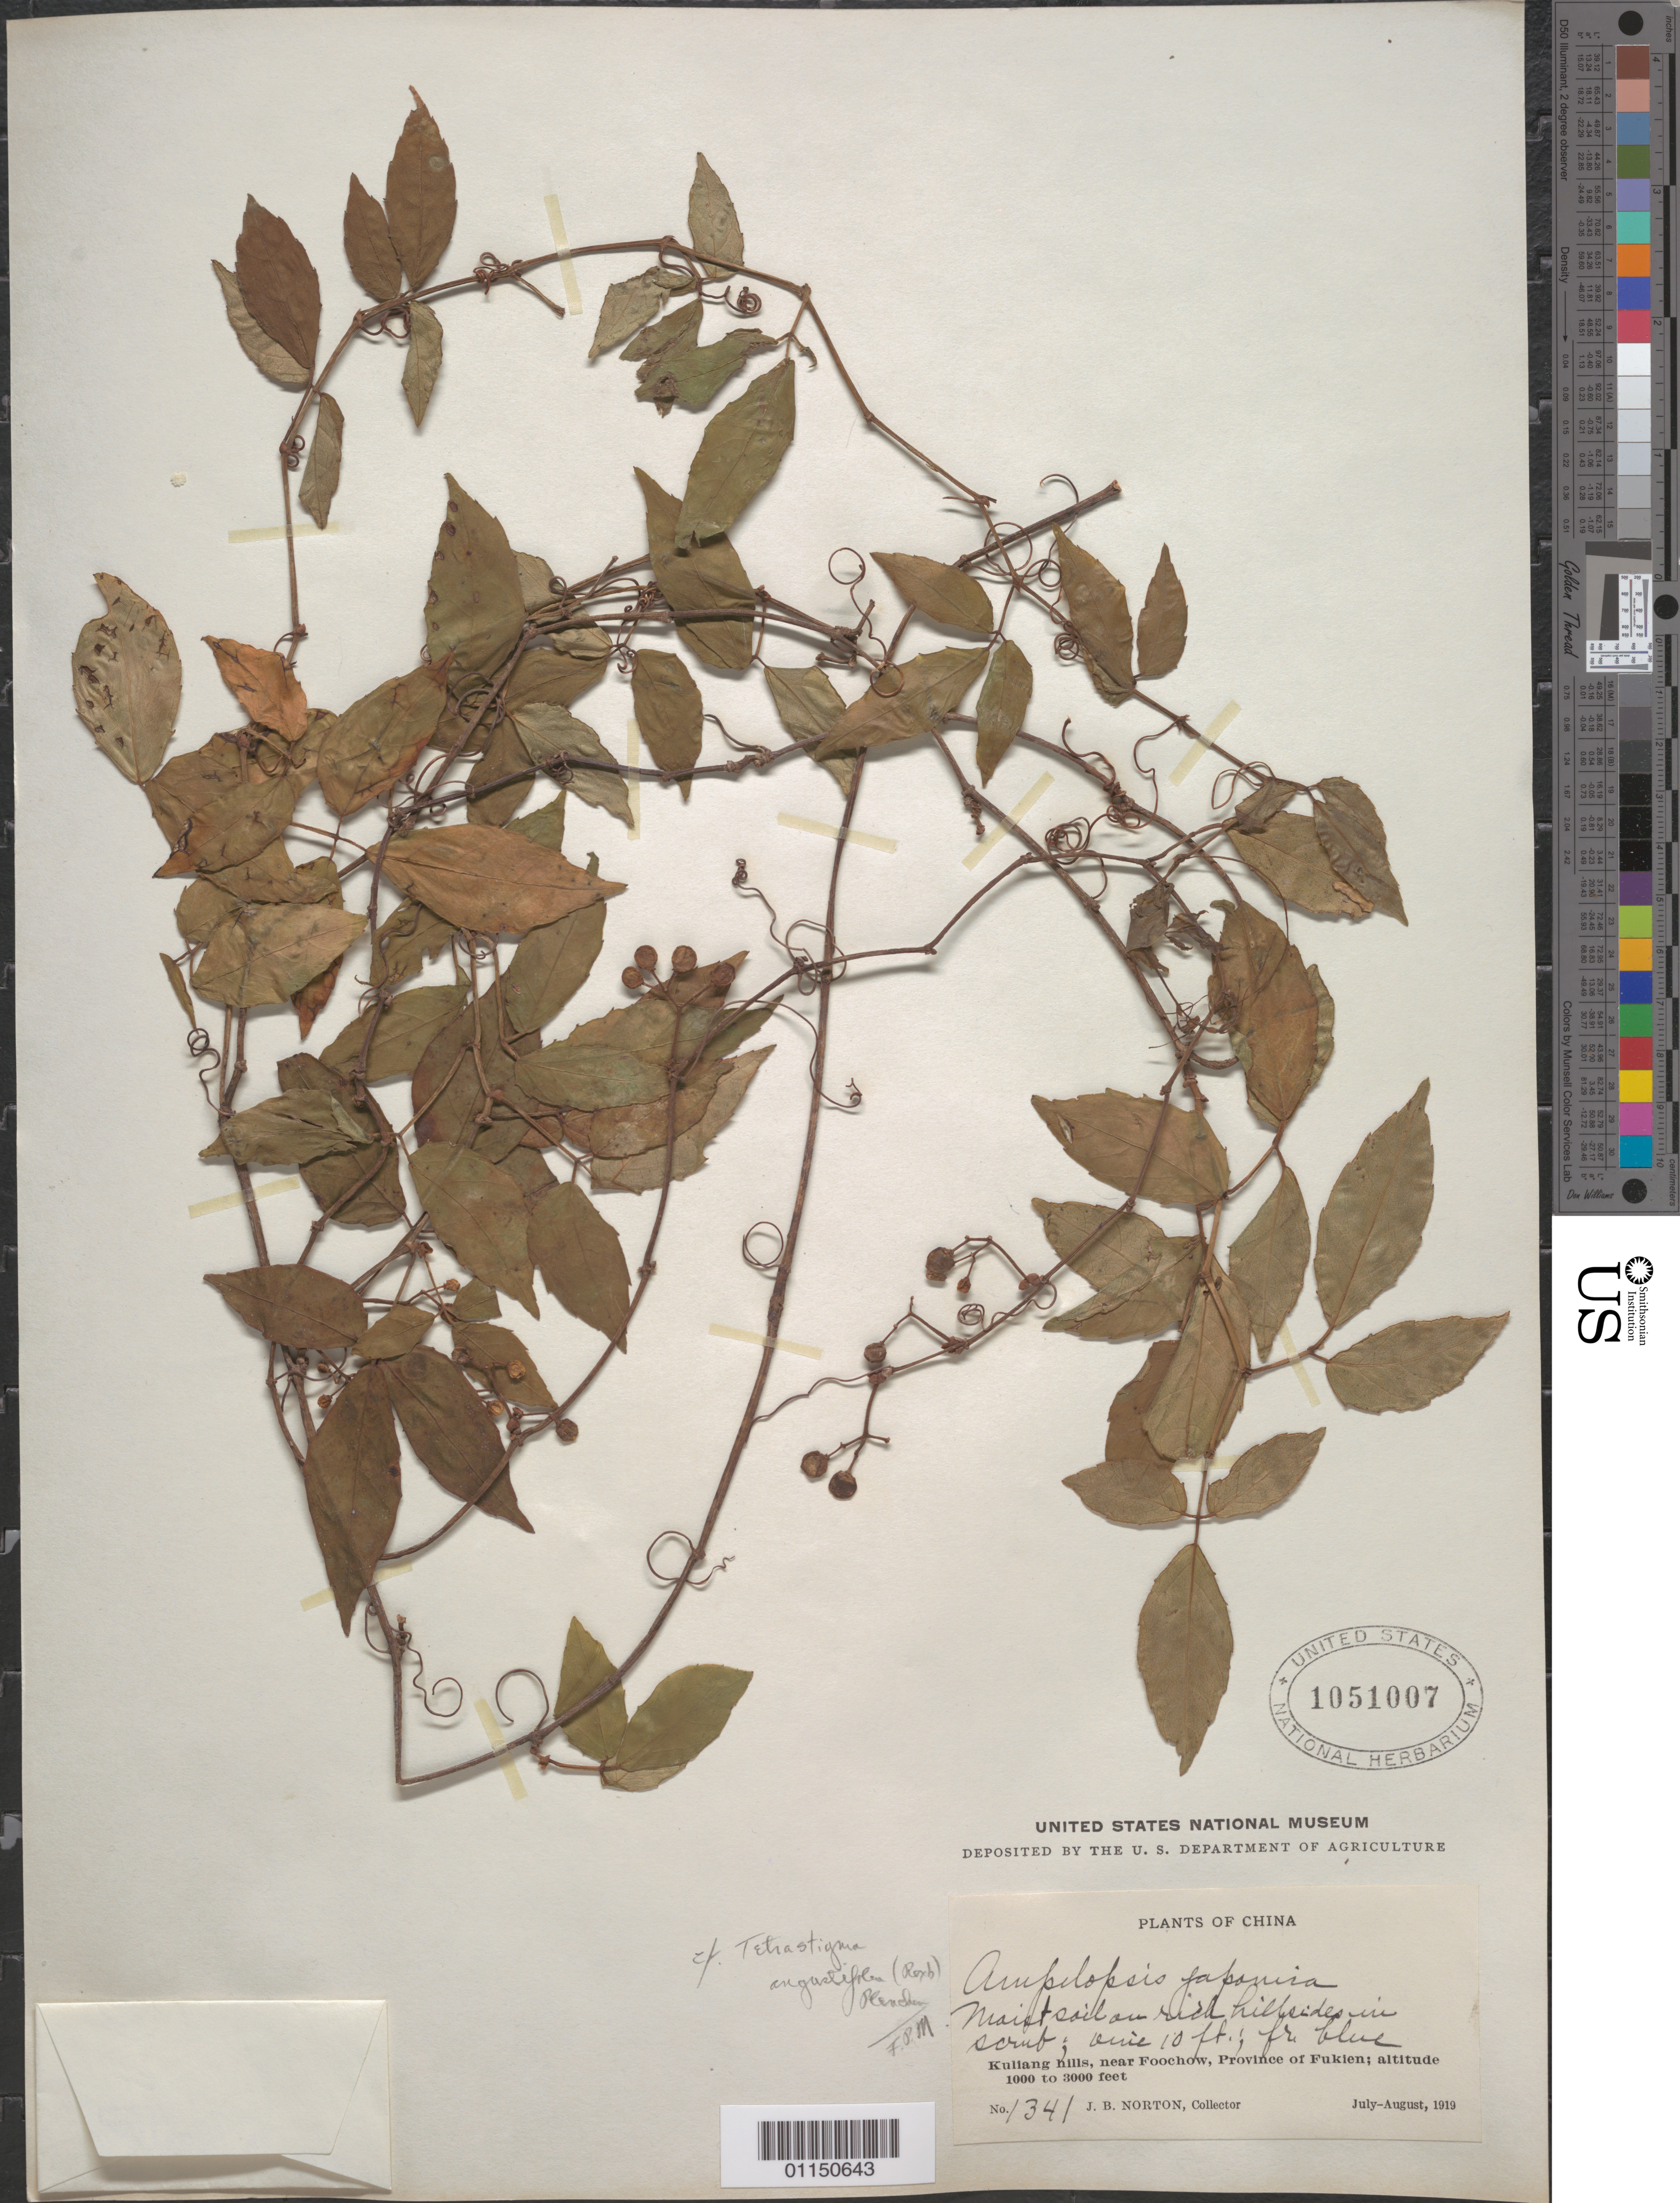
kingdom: Plantae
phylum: Tracheophyta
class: Magnoliopsida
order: Vitales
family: Vitaceae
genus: Tetrastigma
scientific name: Tetrastigma angustifolium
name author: (Roxb.) Planch.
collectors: J. B. S. Norton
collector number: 1341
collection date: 1919-07/1919-08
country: China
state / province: Fujian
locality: Kuliang hills, near Foochow.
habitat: Moist soil on rich hillside in scrub. Vine.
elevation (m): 305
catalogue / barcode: US 1051007